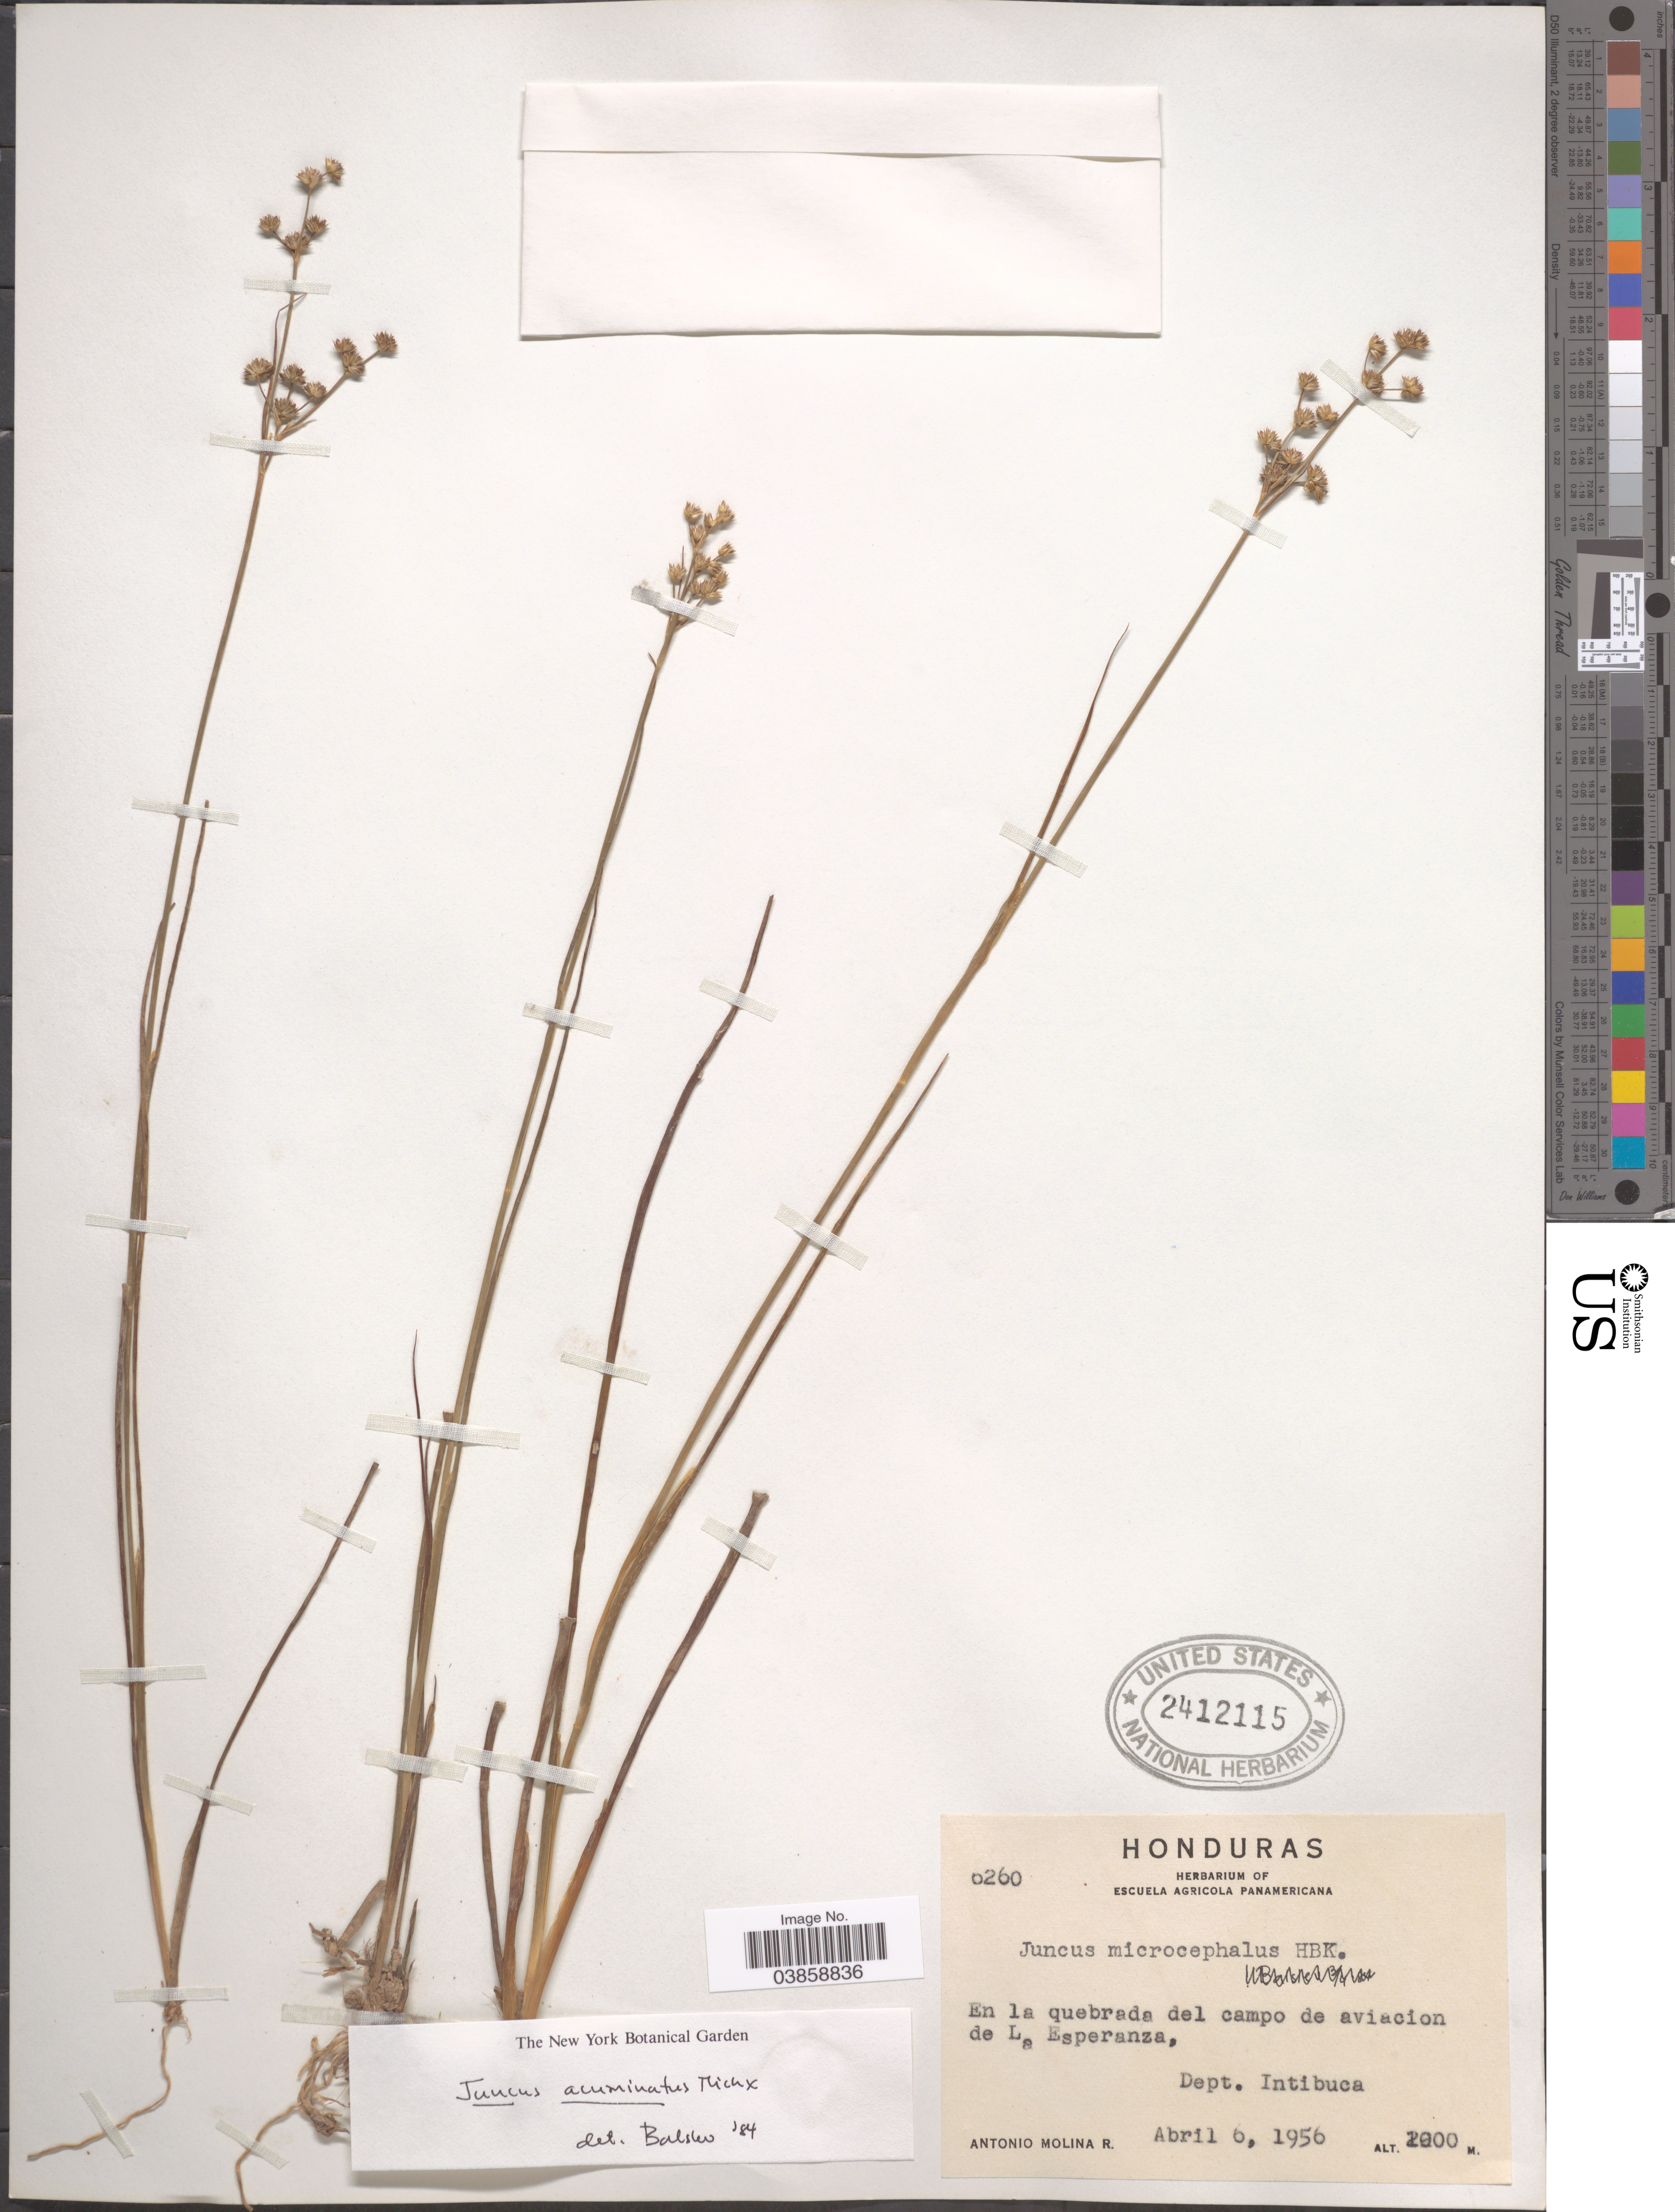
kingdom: Plantae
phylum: Tracheophyta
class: Liliopsida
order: Poales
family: Juncaceae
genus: Juncus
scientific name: Juncus acuminatus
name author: Michx.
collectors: A. Molina R.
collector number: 6260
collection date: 1956-04-06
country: Honduras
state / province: Intibuca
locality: En la quebrada del campo de aviacion de La Esperanza, Dept. Intibuca.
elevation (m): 2000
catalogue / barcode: US 2412115